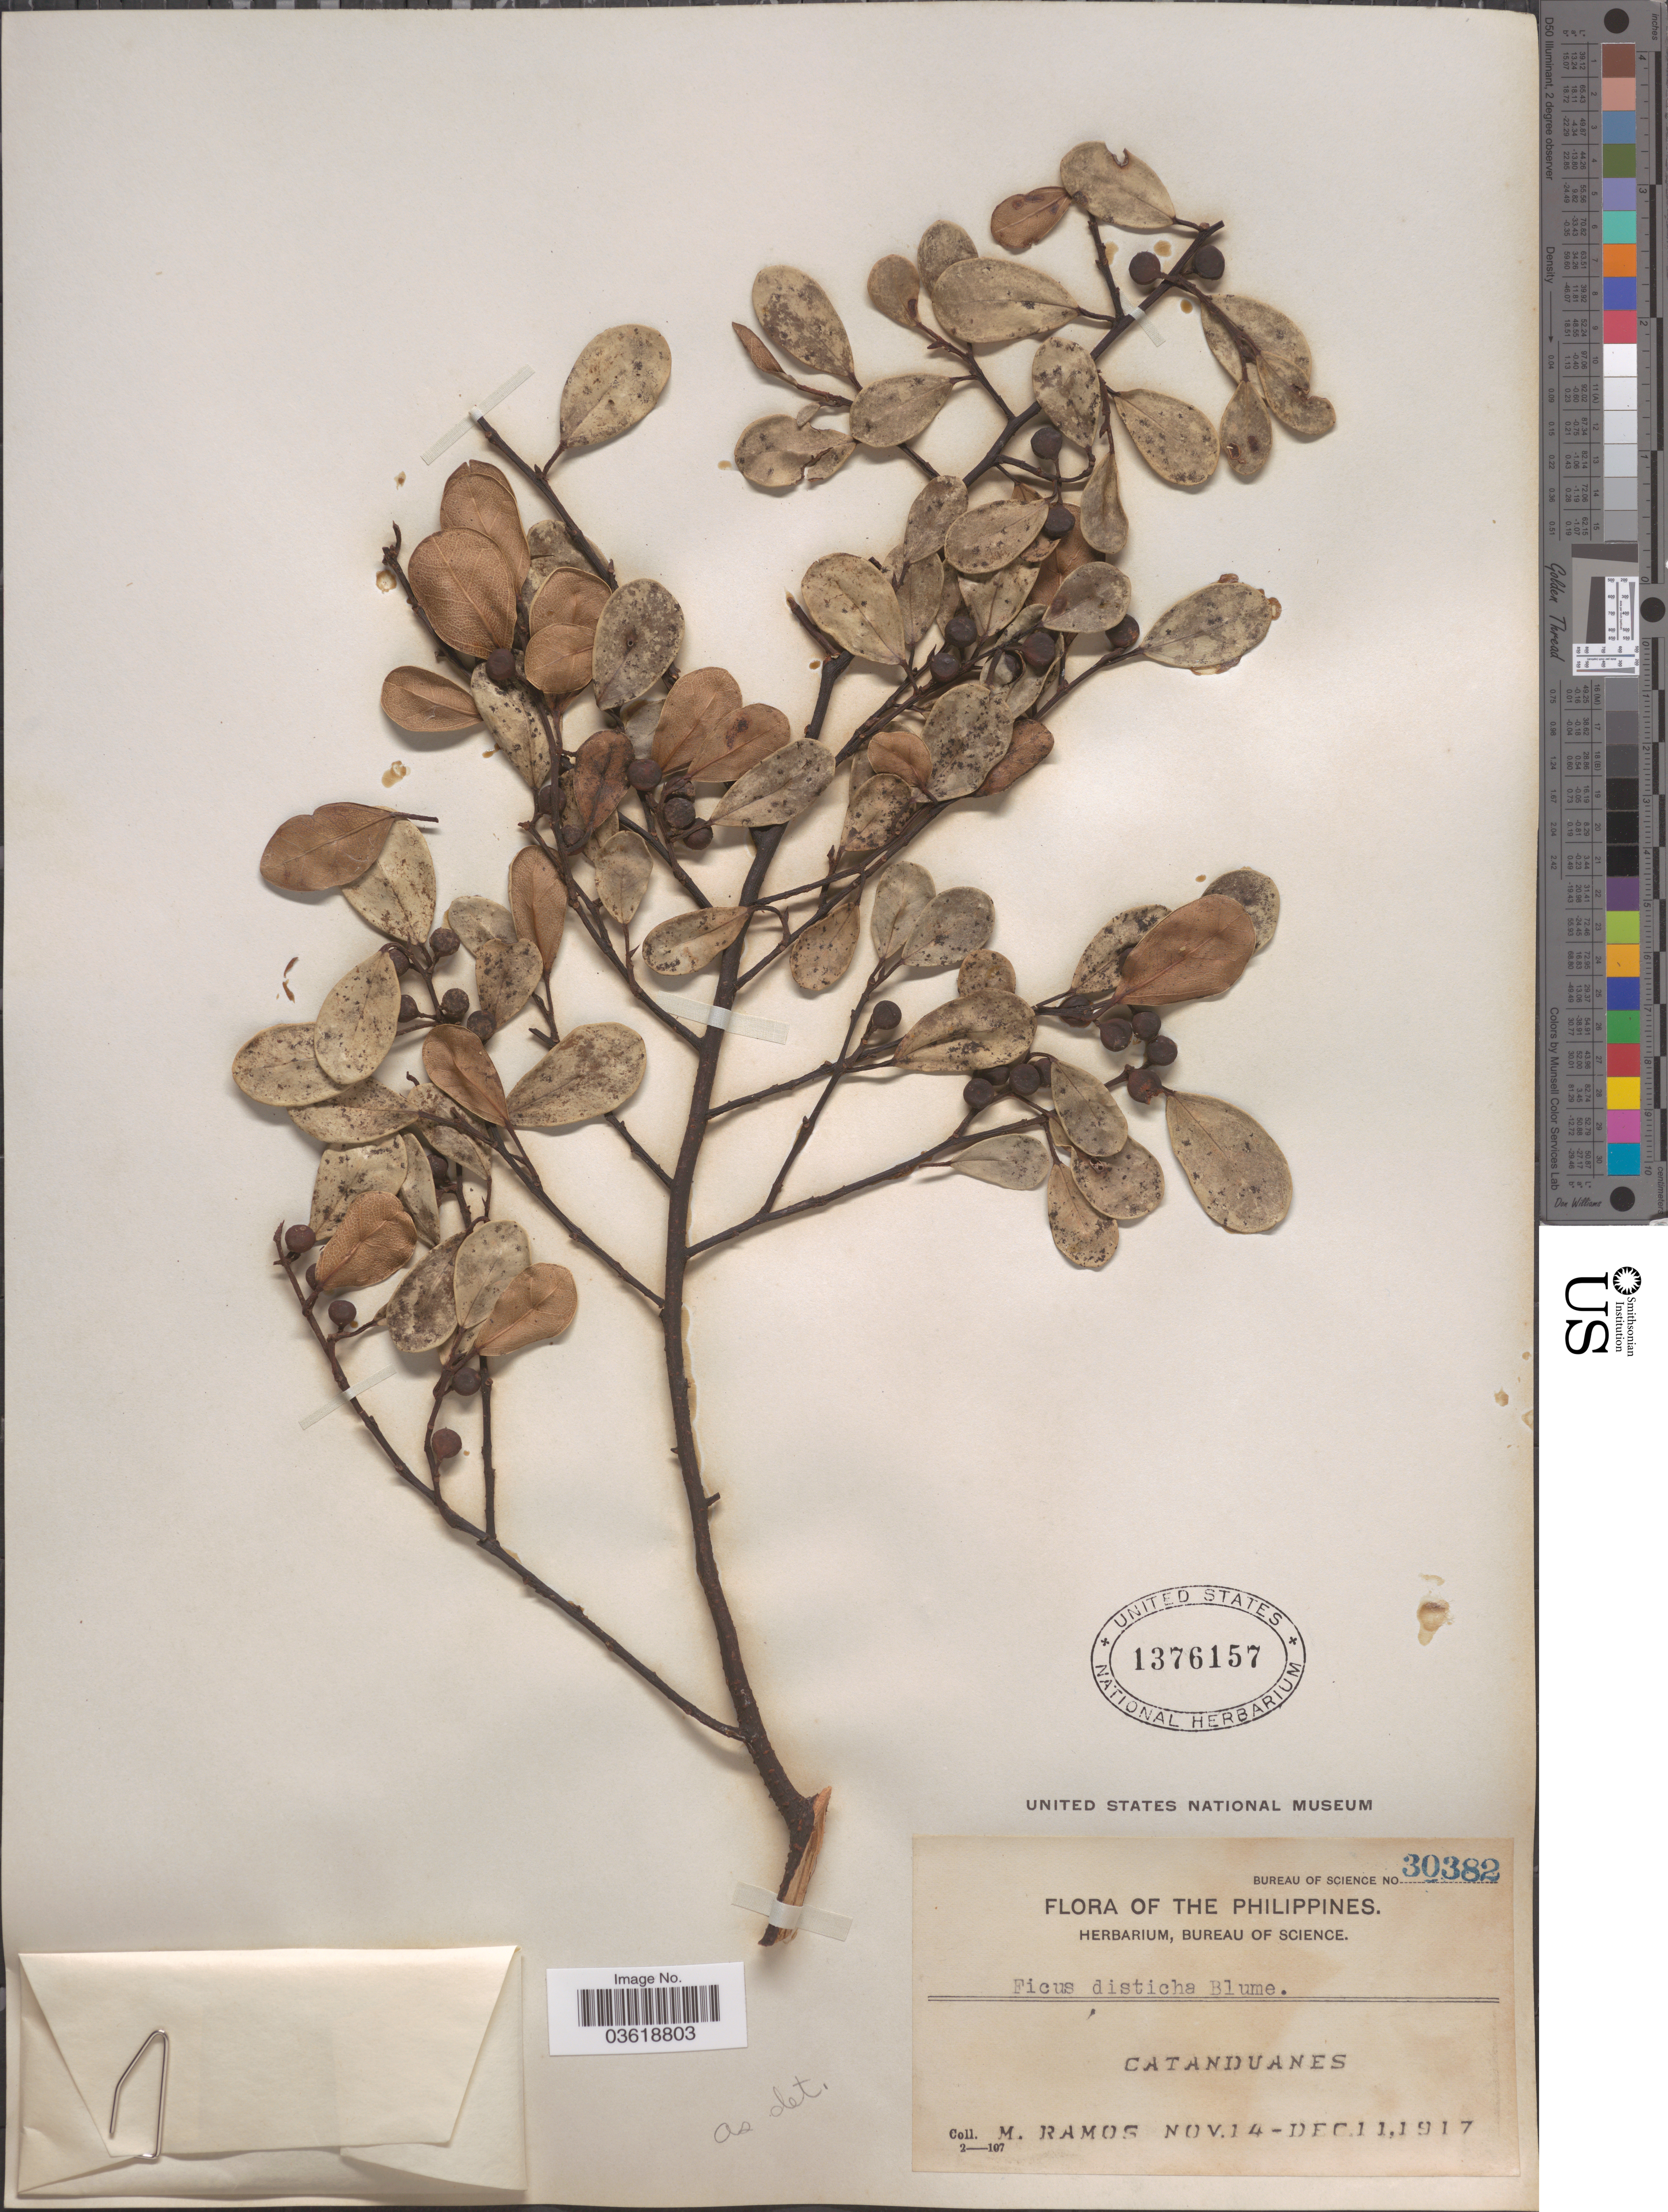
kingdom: Plantae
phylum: Tracheophyta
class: Magnoliopsida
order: Rosales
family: Moraceae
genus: Ficus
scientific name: Ficus disticha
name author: Blume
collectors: M. Ramos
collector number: Bureau of Science 30382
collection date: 1917-11-14/1917-12-11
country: Philippines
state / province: Bicol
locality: Catanduanes.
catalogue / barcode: US 1376157